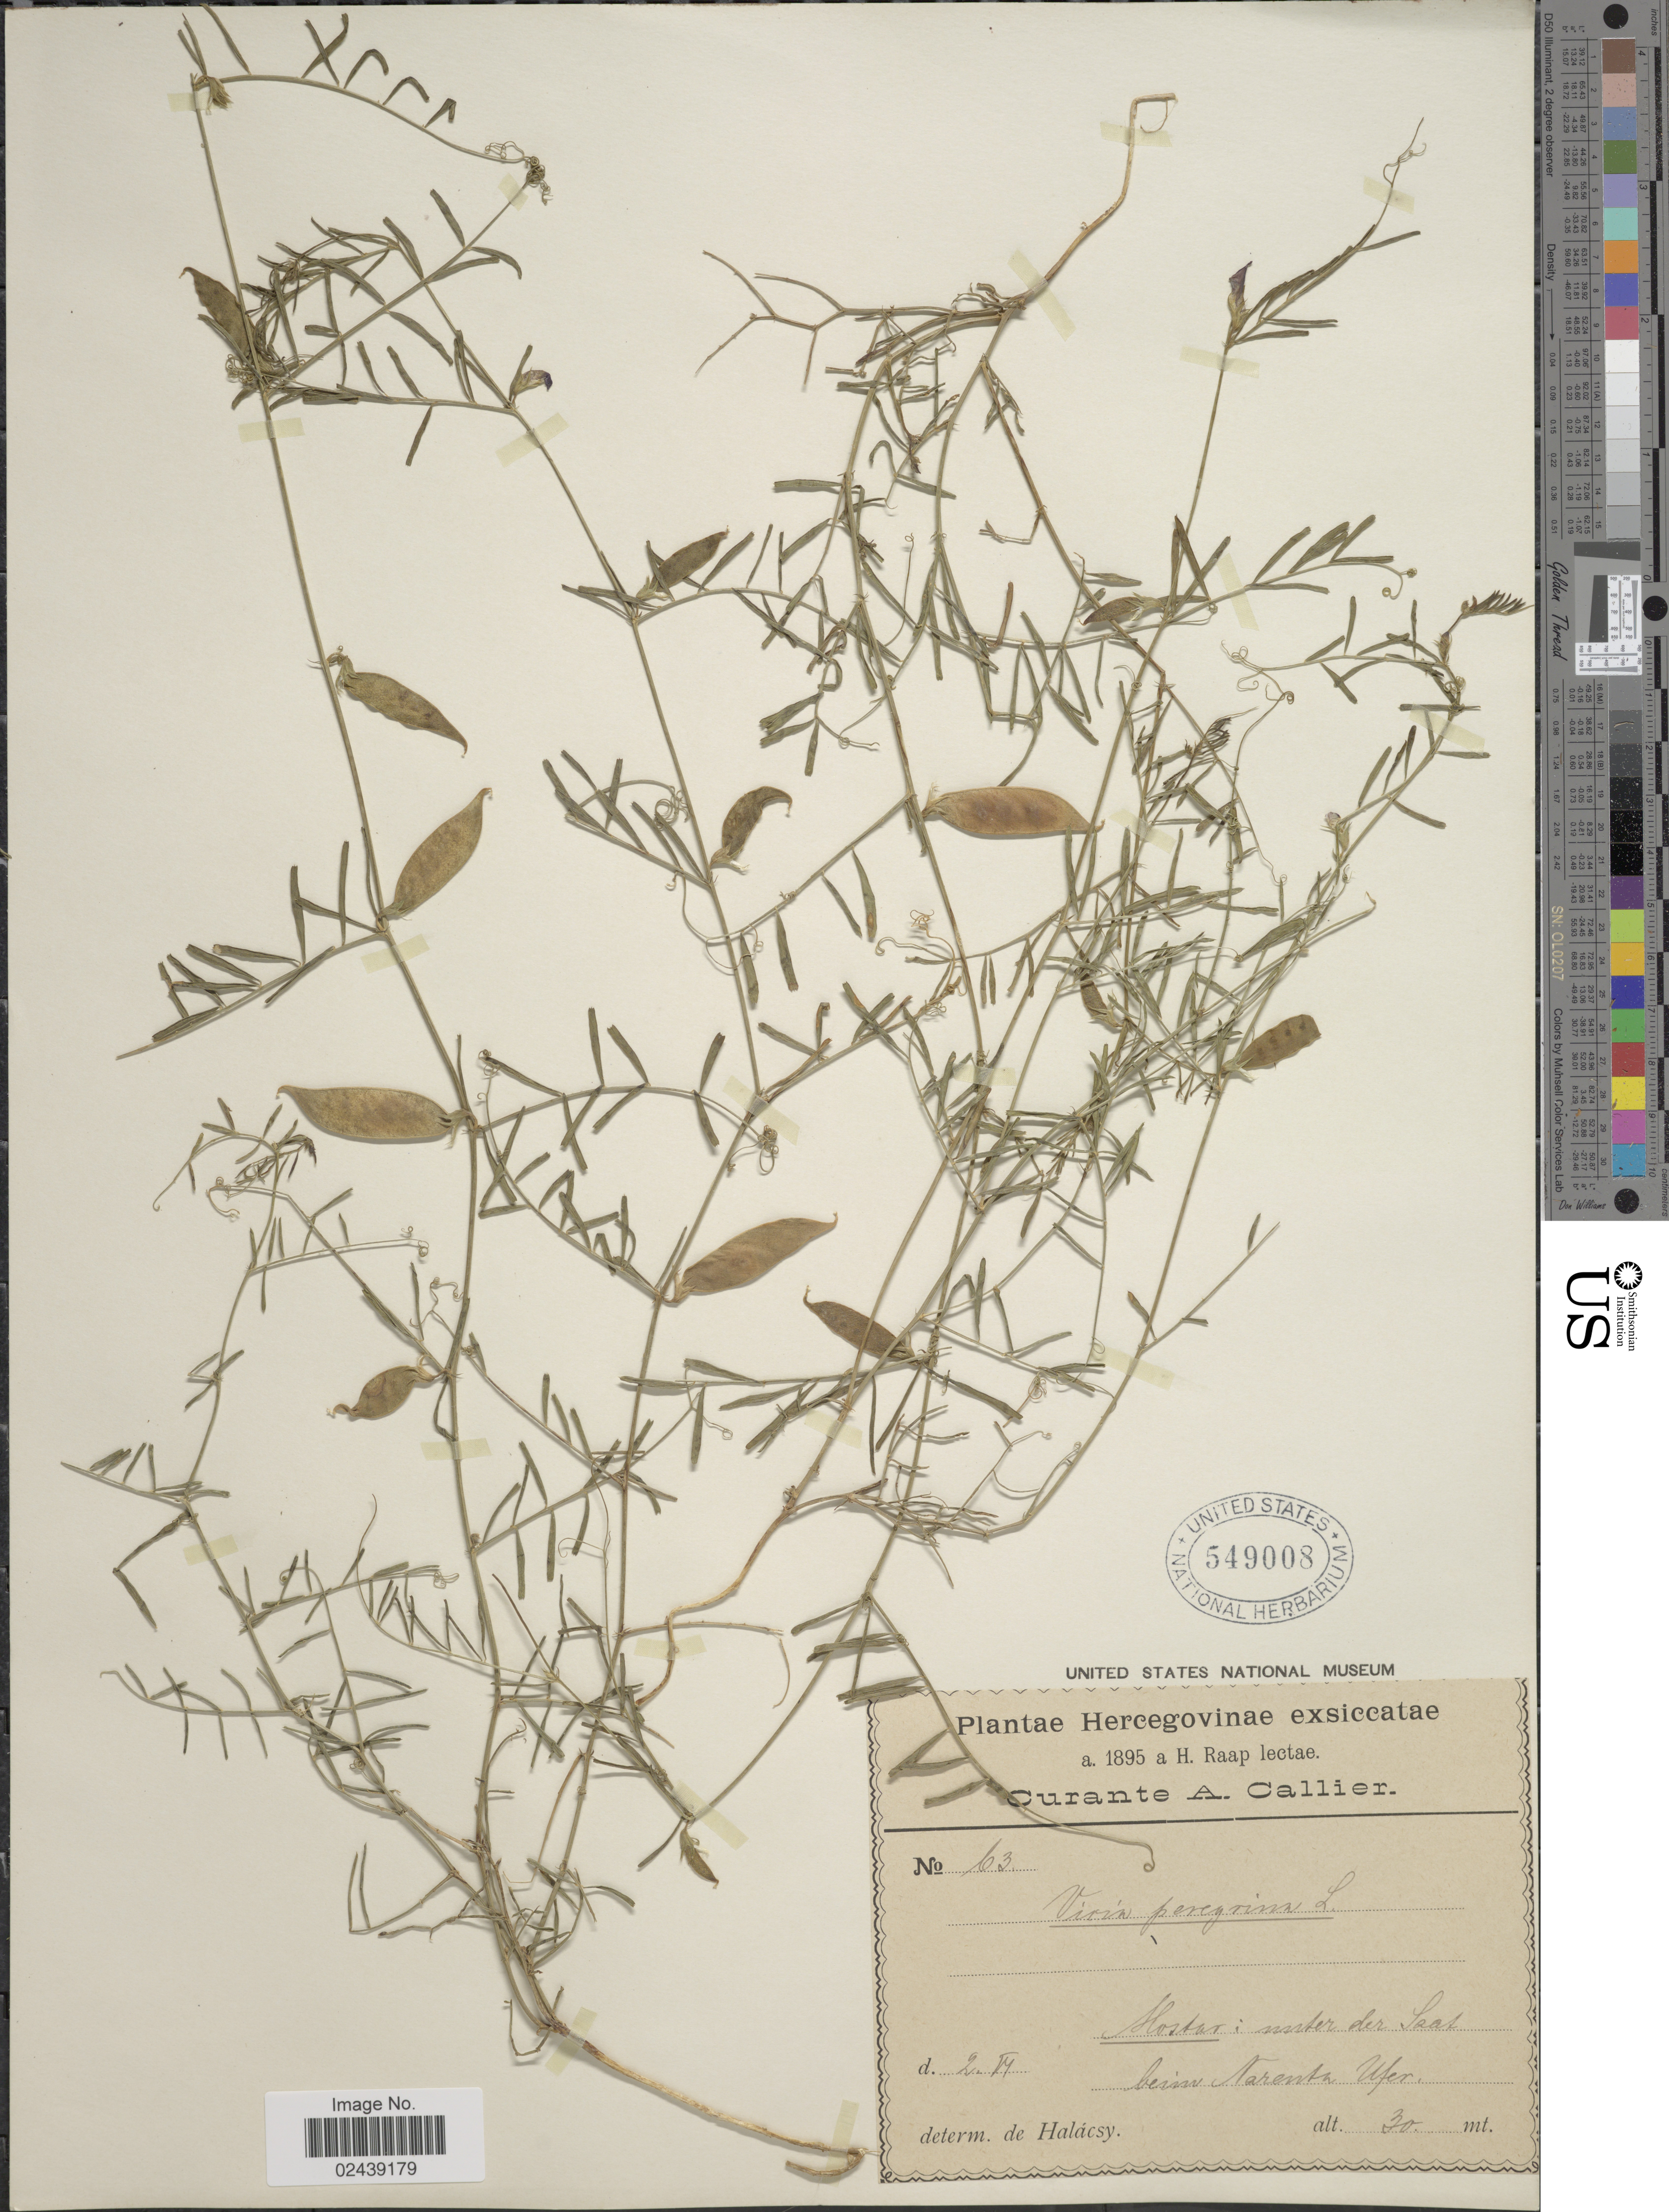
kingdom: Plantae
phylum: Tracheophyta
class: Magnoliopsida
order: Fabales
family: Fabaceae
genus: Vicia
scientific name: Vicia peregrina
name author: L.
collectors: C. A. Callier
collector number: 63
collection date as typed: Transcribed d/m/y: /2/74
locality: Hercegovinae. Hostar: unter der Isat beim Narenta Ufer [interpreted]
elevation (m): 30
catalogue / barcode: US 549008